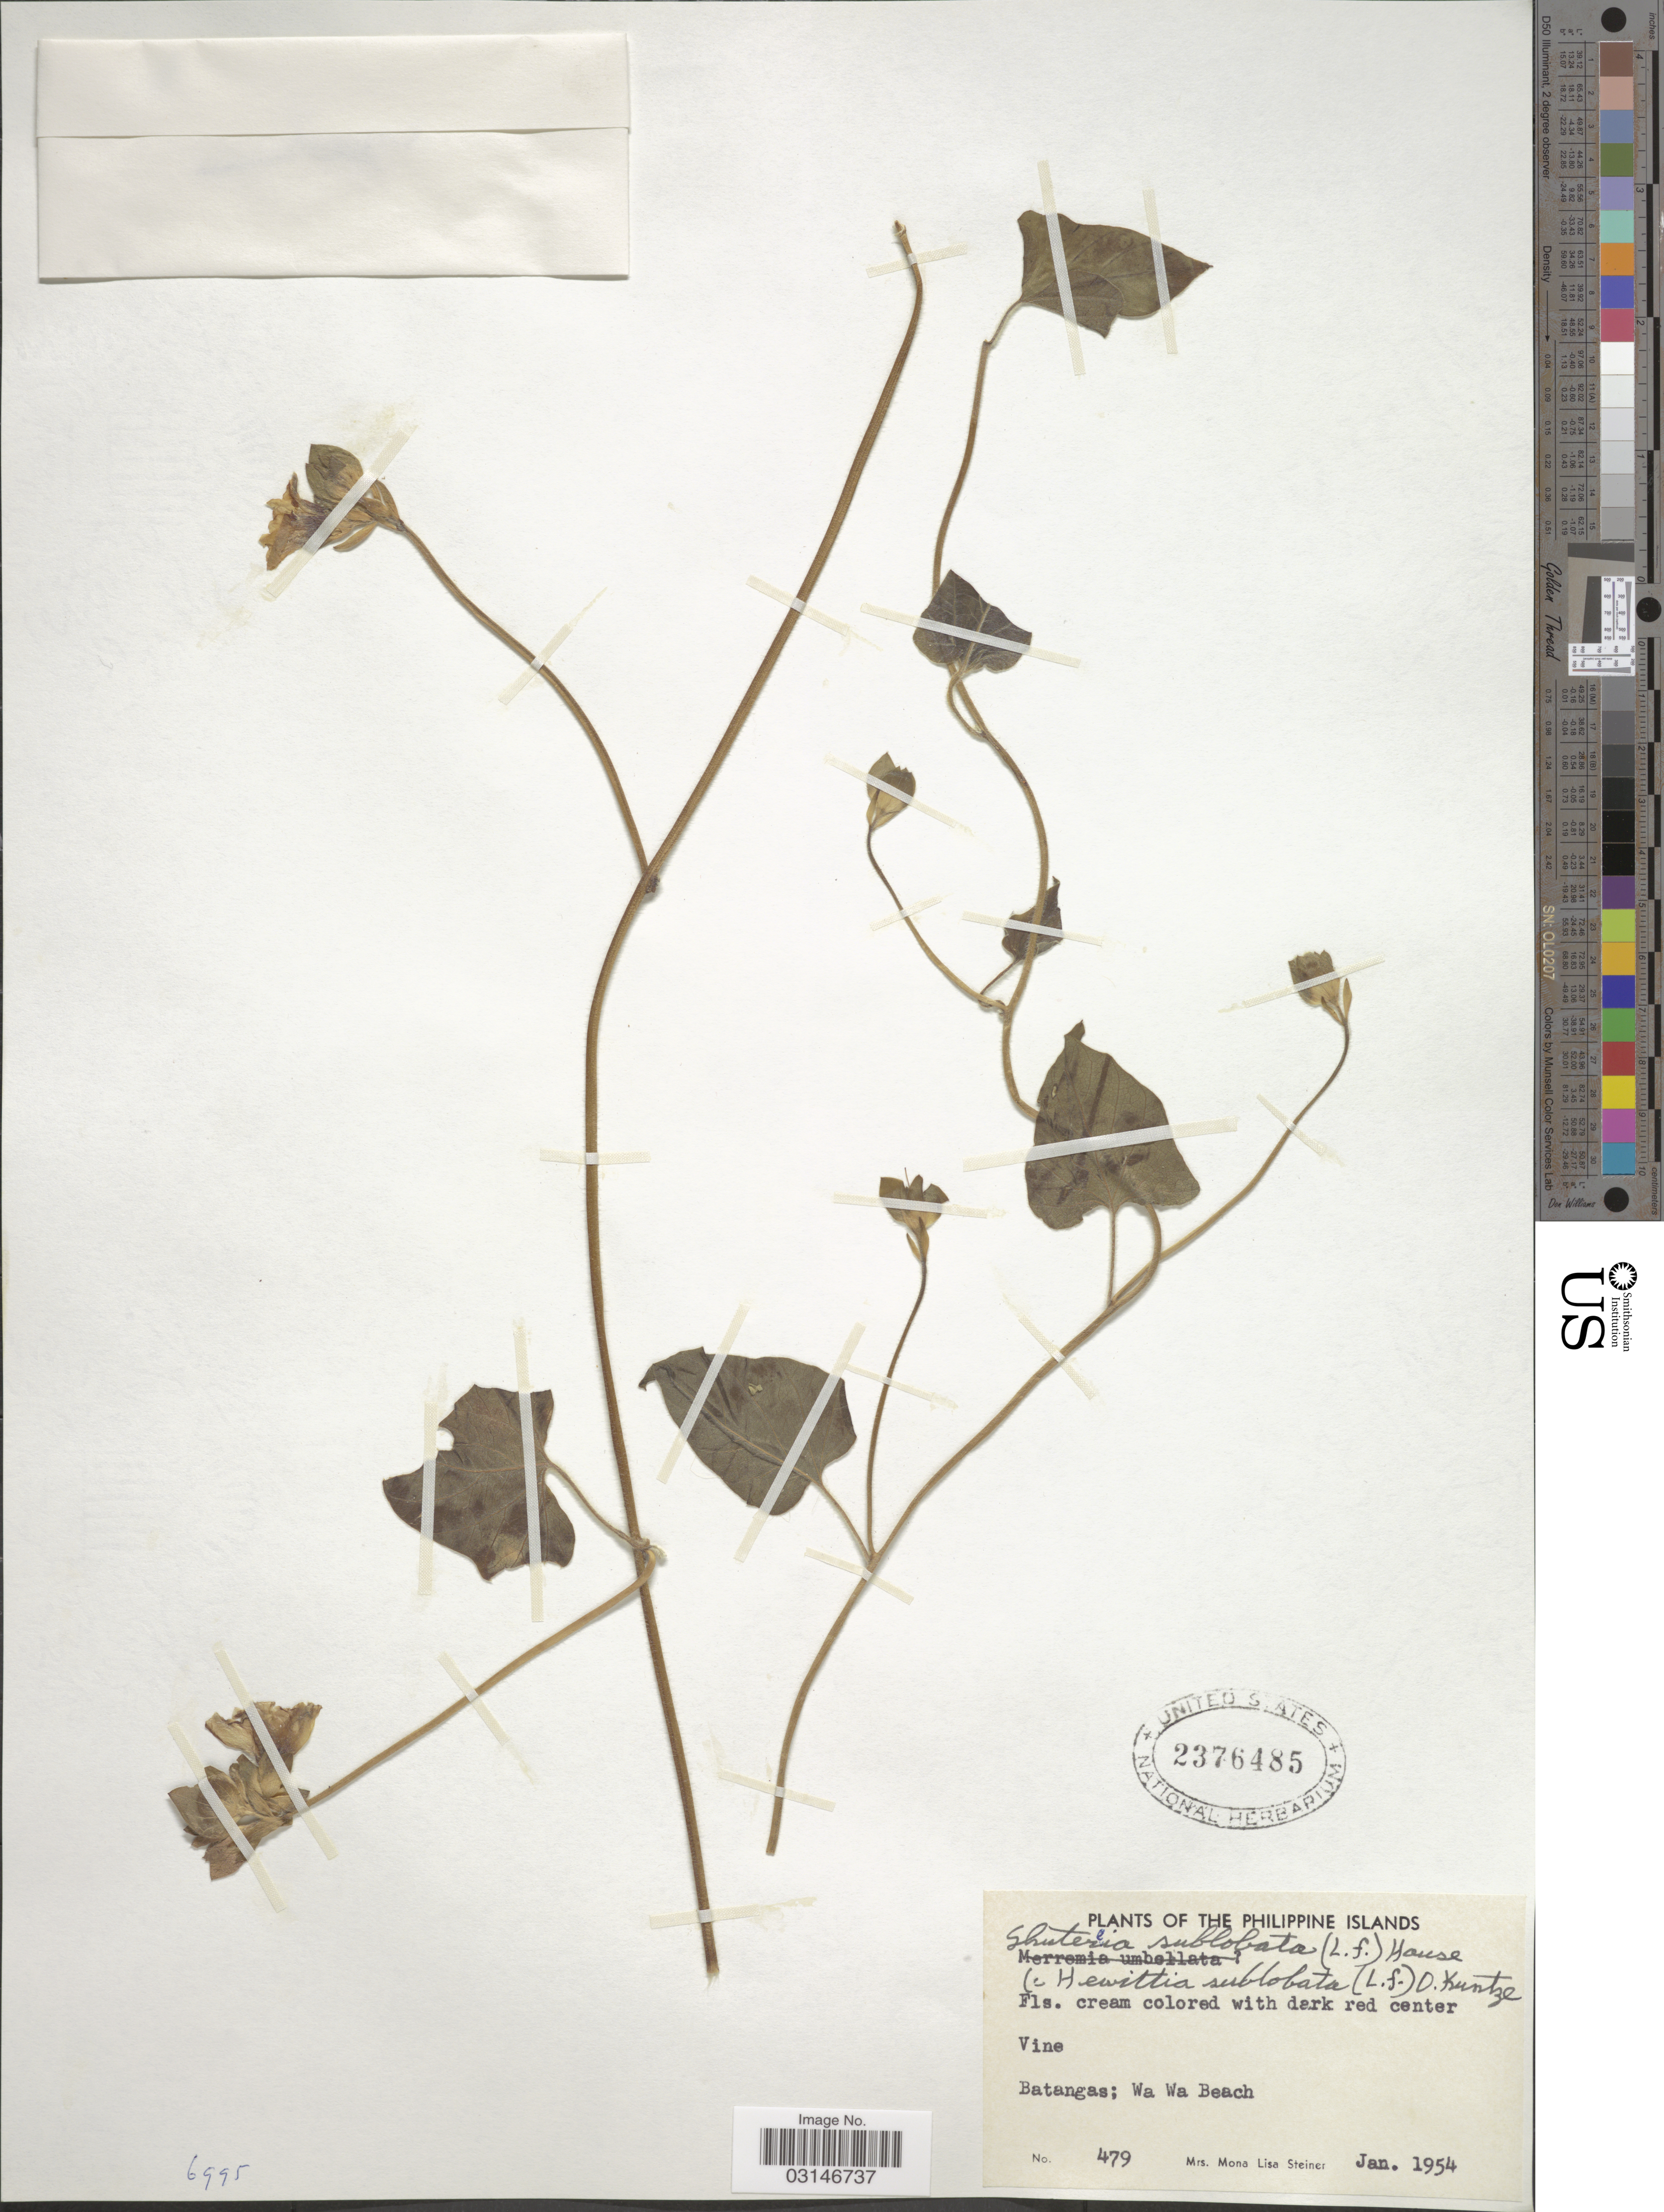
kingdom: Plantae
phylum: Tracheophyta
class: Magnoliopsida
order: Solanales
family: Convolvulaceae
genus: Hewittia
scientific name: Hewittia malabarica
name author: (L.) Suresh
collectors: M. Steiner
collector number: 479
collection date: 1954-01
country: Philippines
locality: Batangas; Wa Wa Beach.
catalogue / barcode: US 2376485